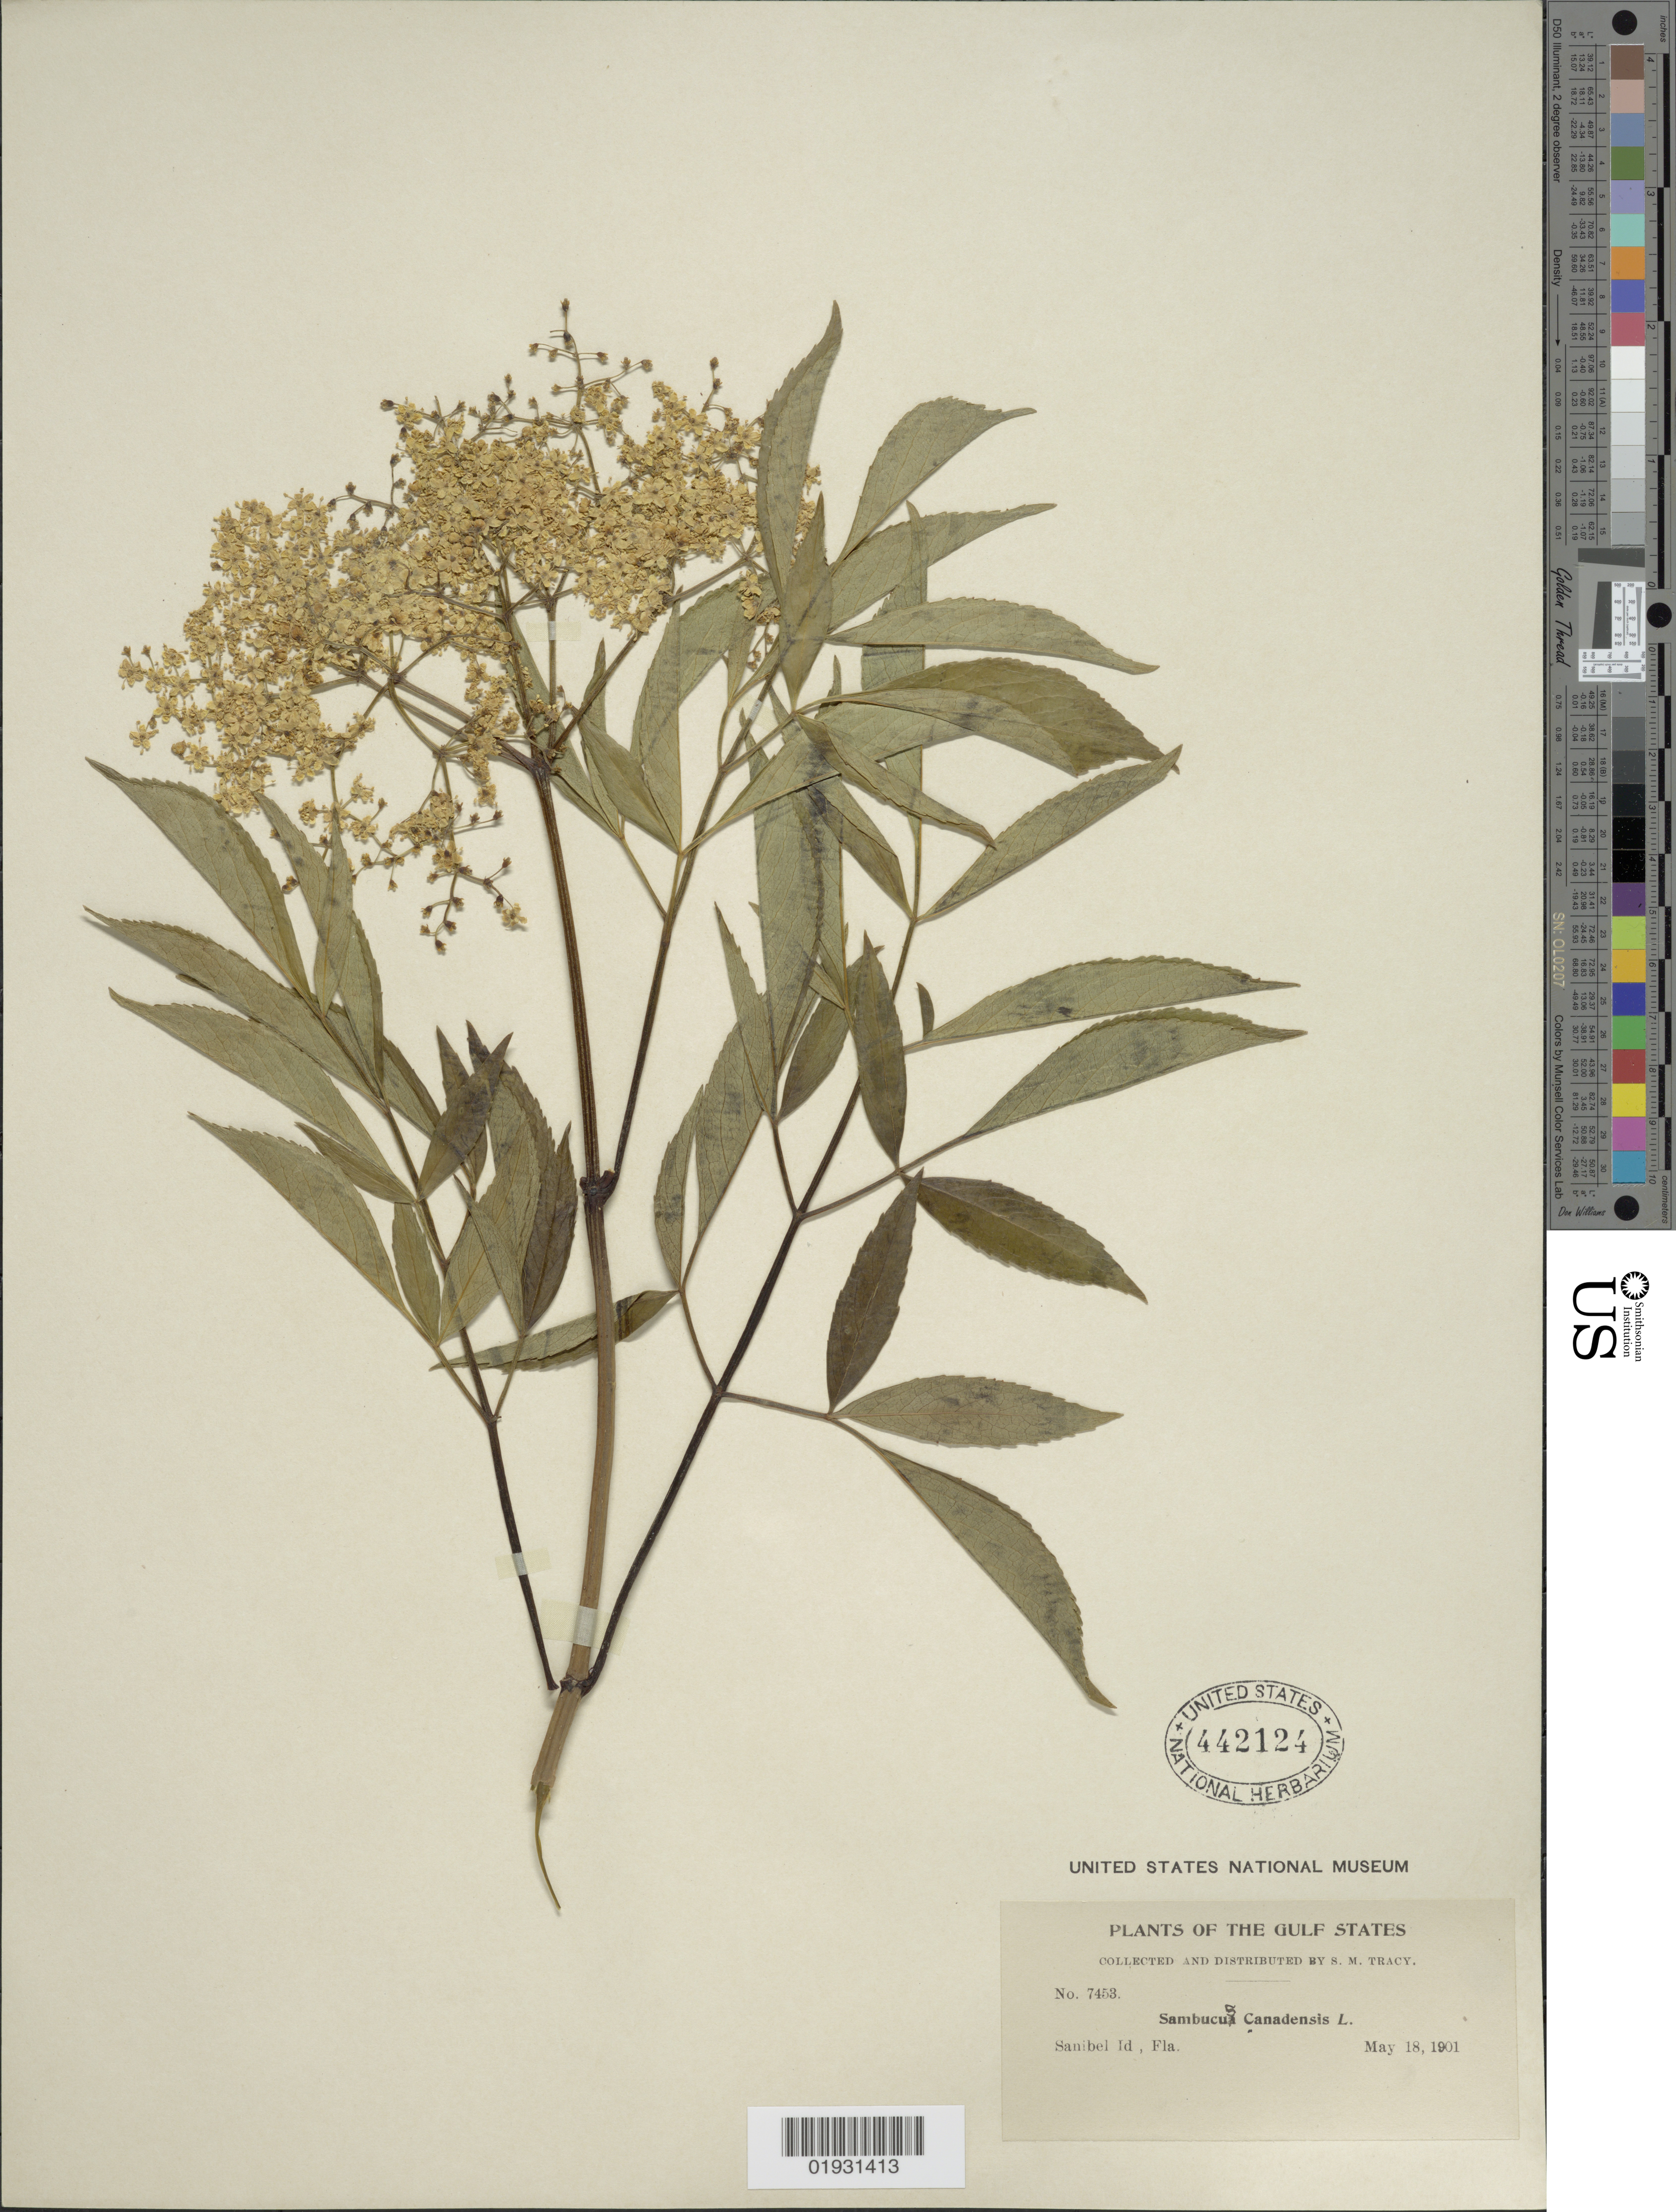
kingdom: Plantae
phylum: Tracheophyta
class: Magnoliopsida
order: Dipsacales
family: Viburnaceae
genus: Sambucus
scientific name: Sambucus simpsonii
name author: Rehder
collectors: S. M. Tracy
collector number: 7453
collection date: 1901-05-18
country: United States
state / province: Florida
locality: Gulf States. Sanibel Id.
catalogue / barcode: US 442124